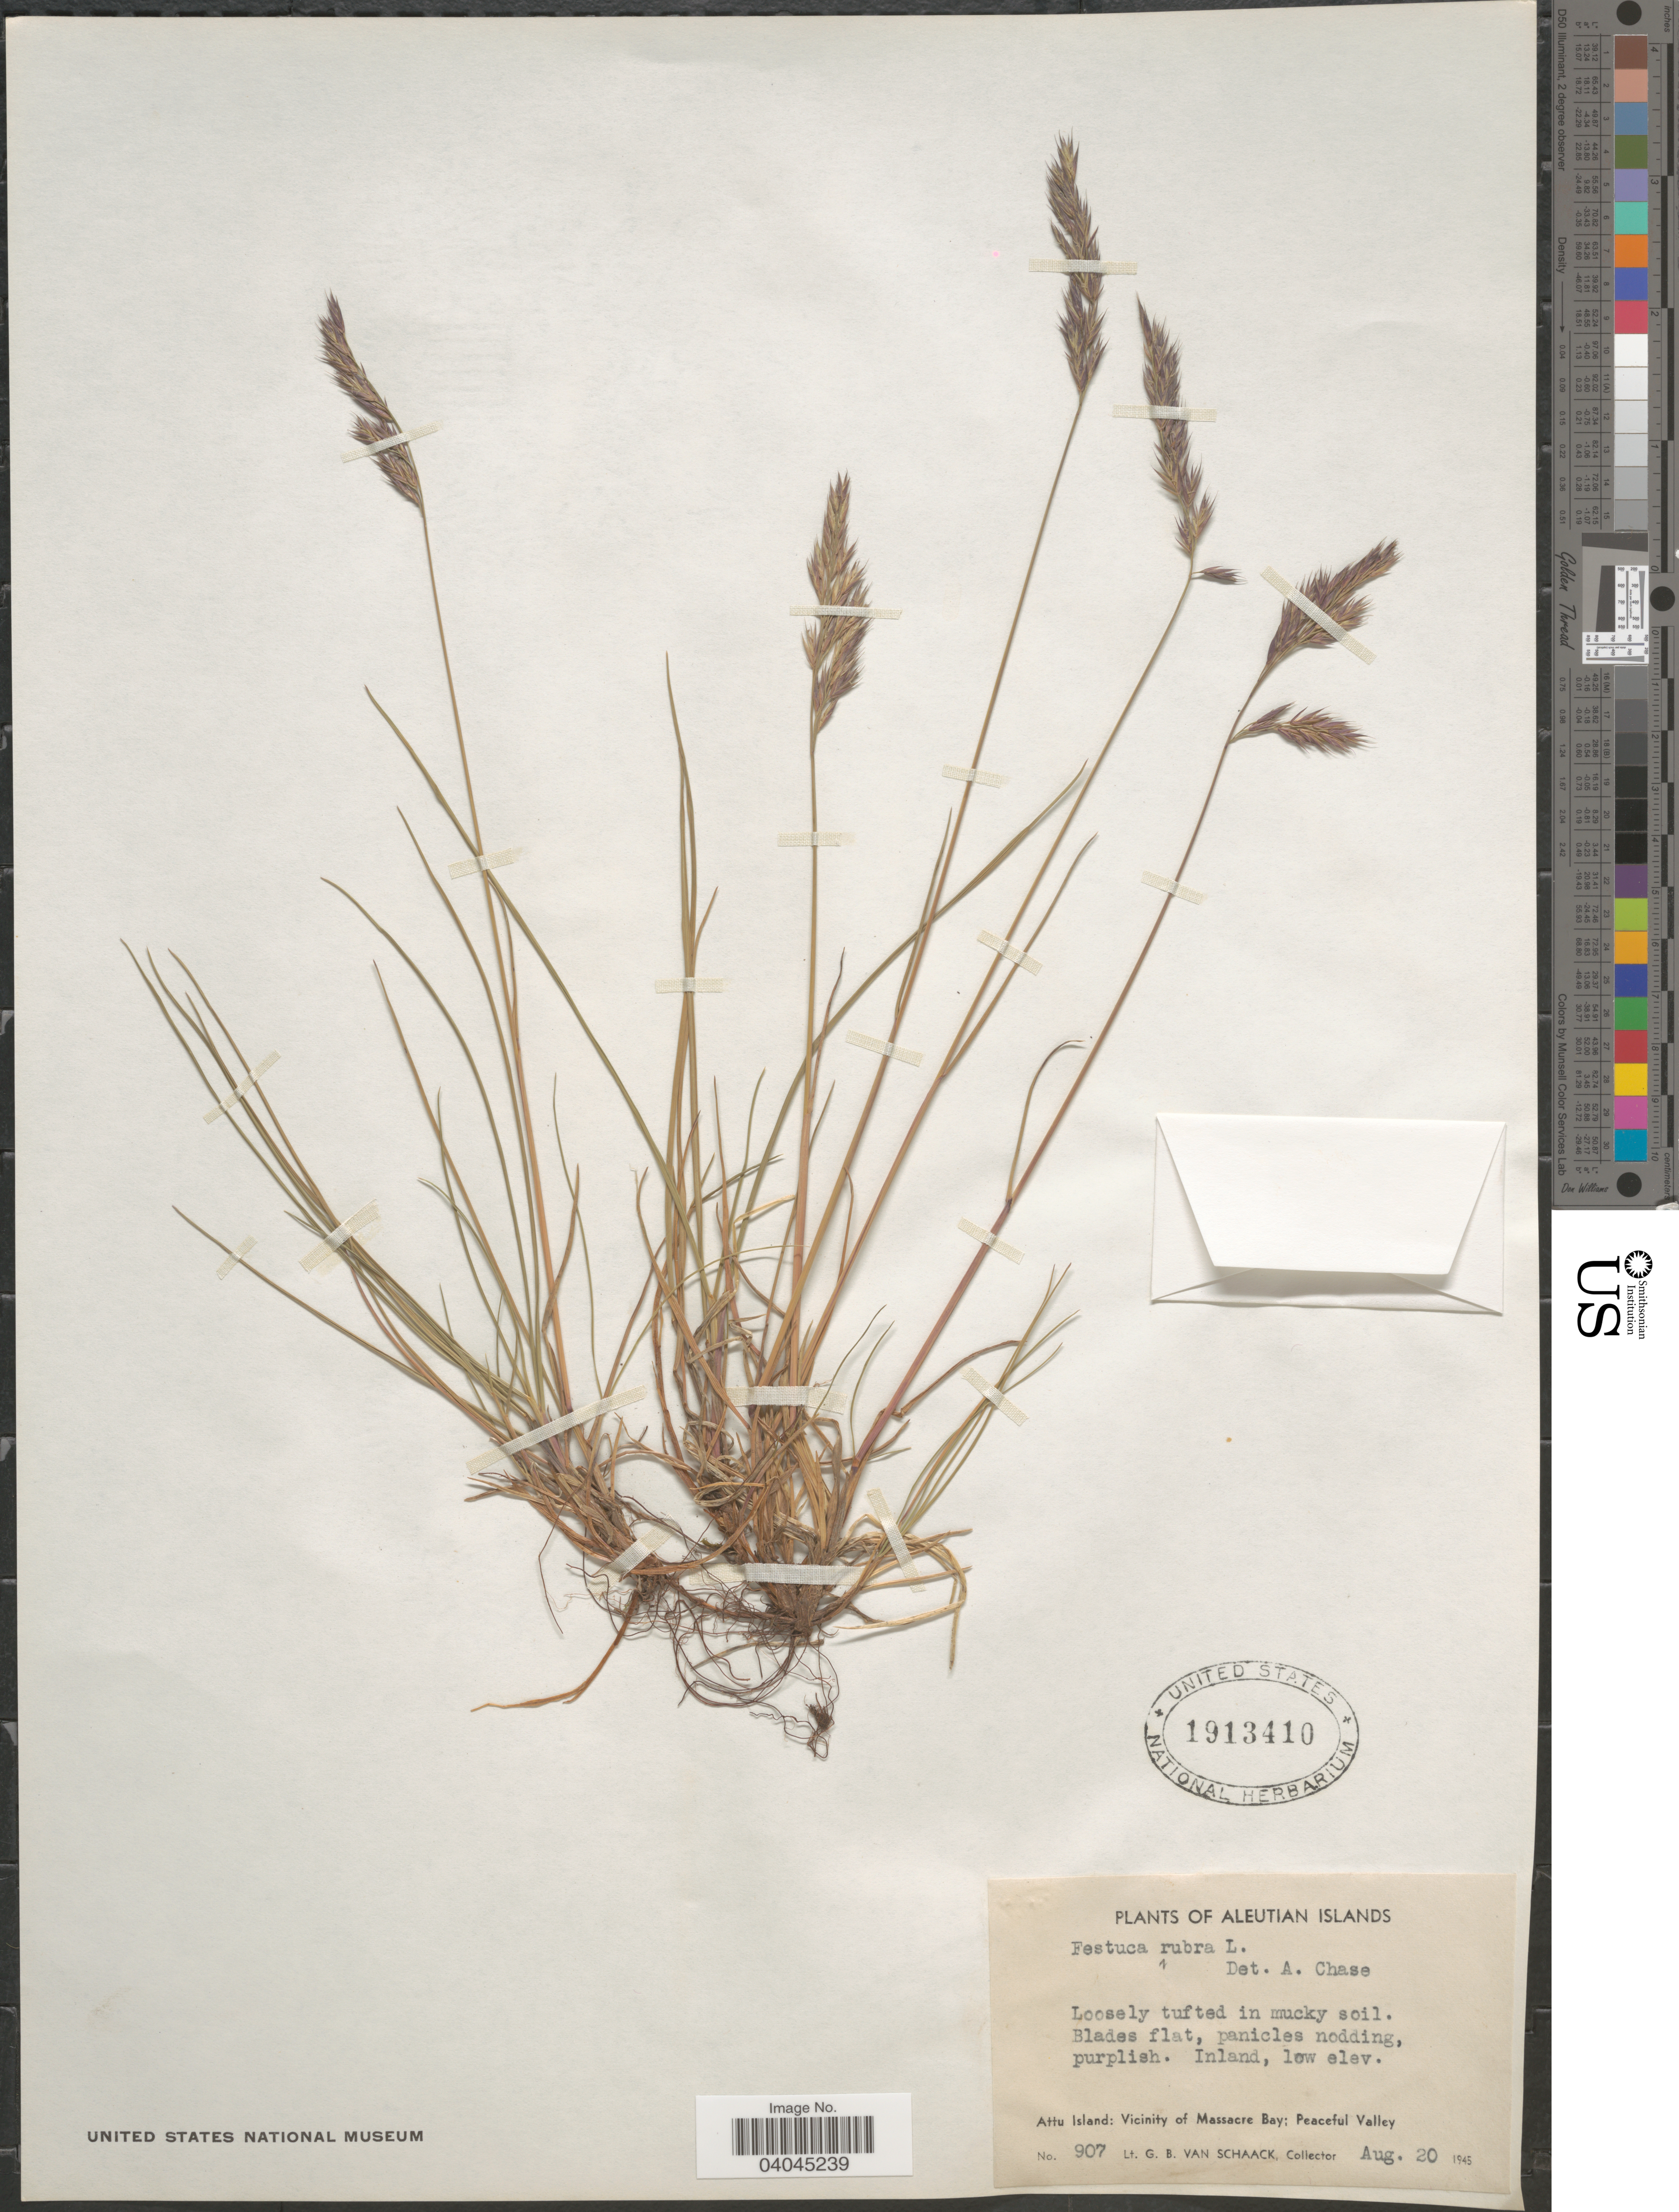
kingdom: Plantae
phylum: Tracheophyta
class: Liliopsida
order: Poales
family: Poaceae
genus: Festuca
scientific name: Festuca rubra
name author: L.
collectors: G. Van Schaack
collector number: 907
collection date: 1945-08-20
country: United States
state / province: Alaska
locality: Aleutian Islands. Attu Island: Vicinity of Massacre Bay; Peaceful Valley.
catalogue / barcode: US 1913410